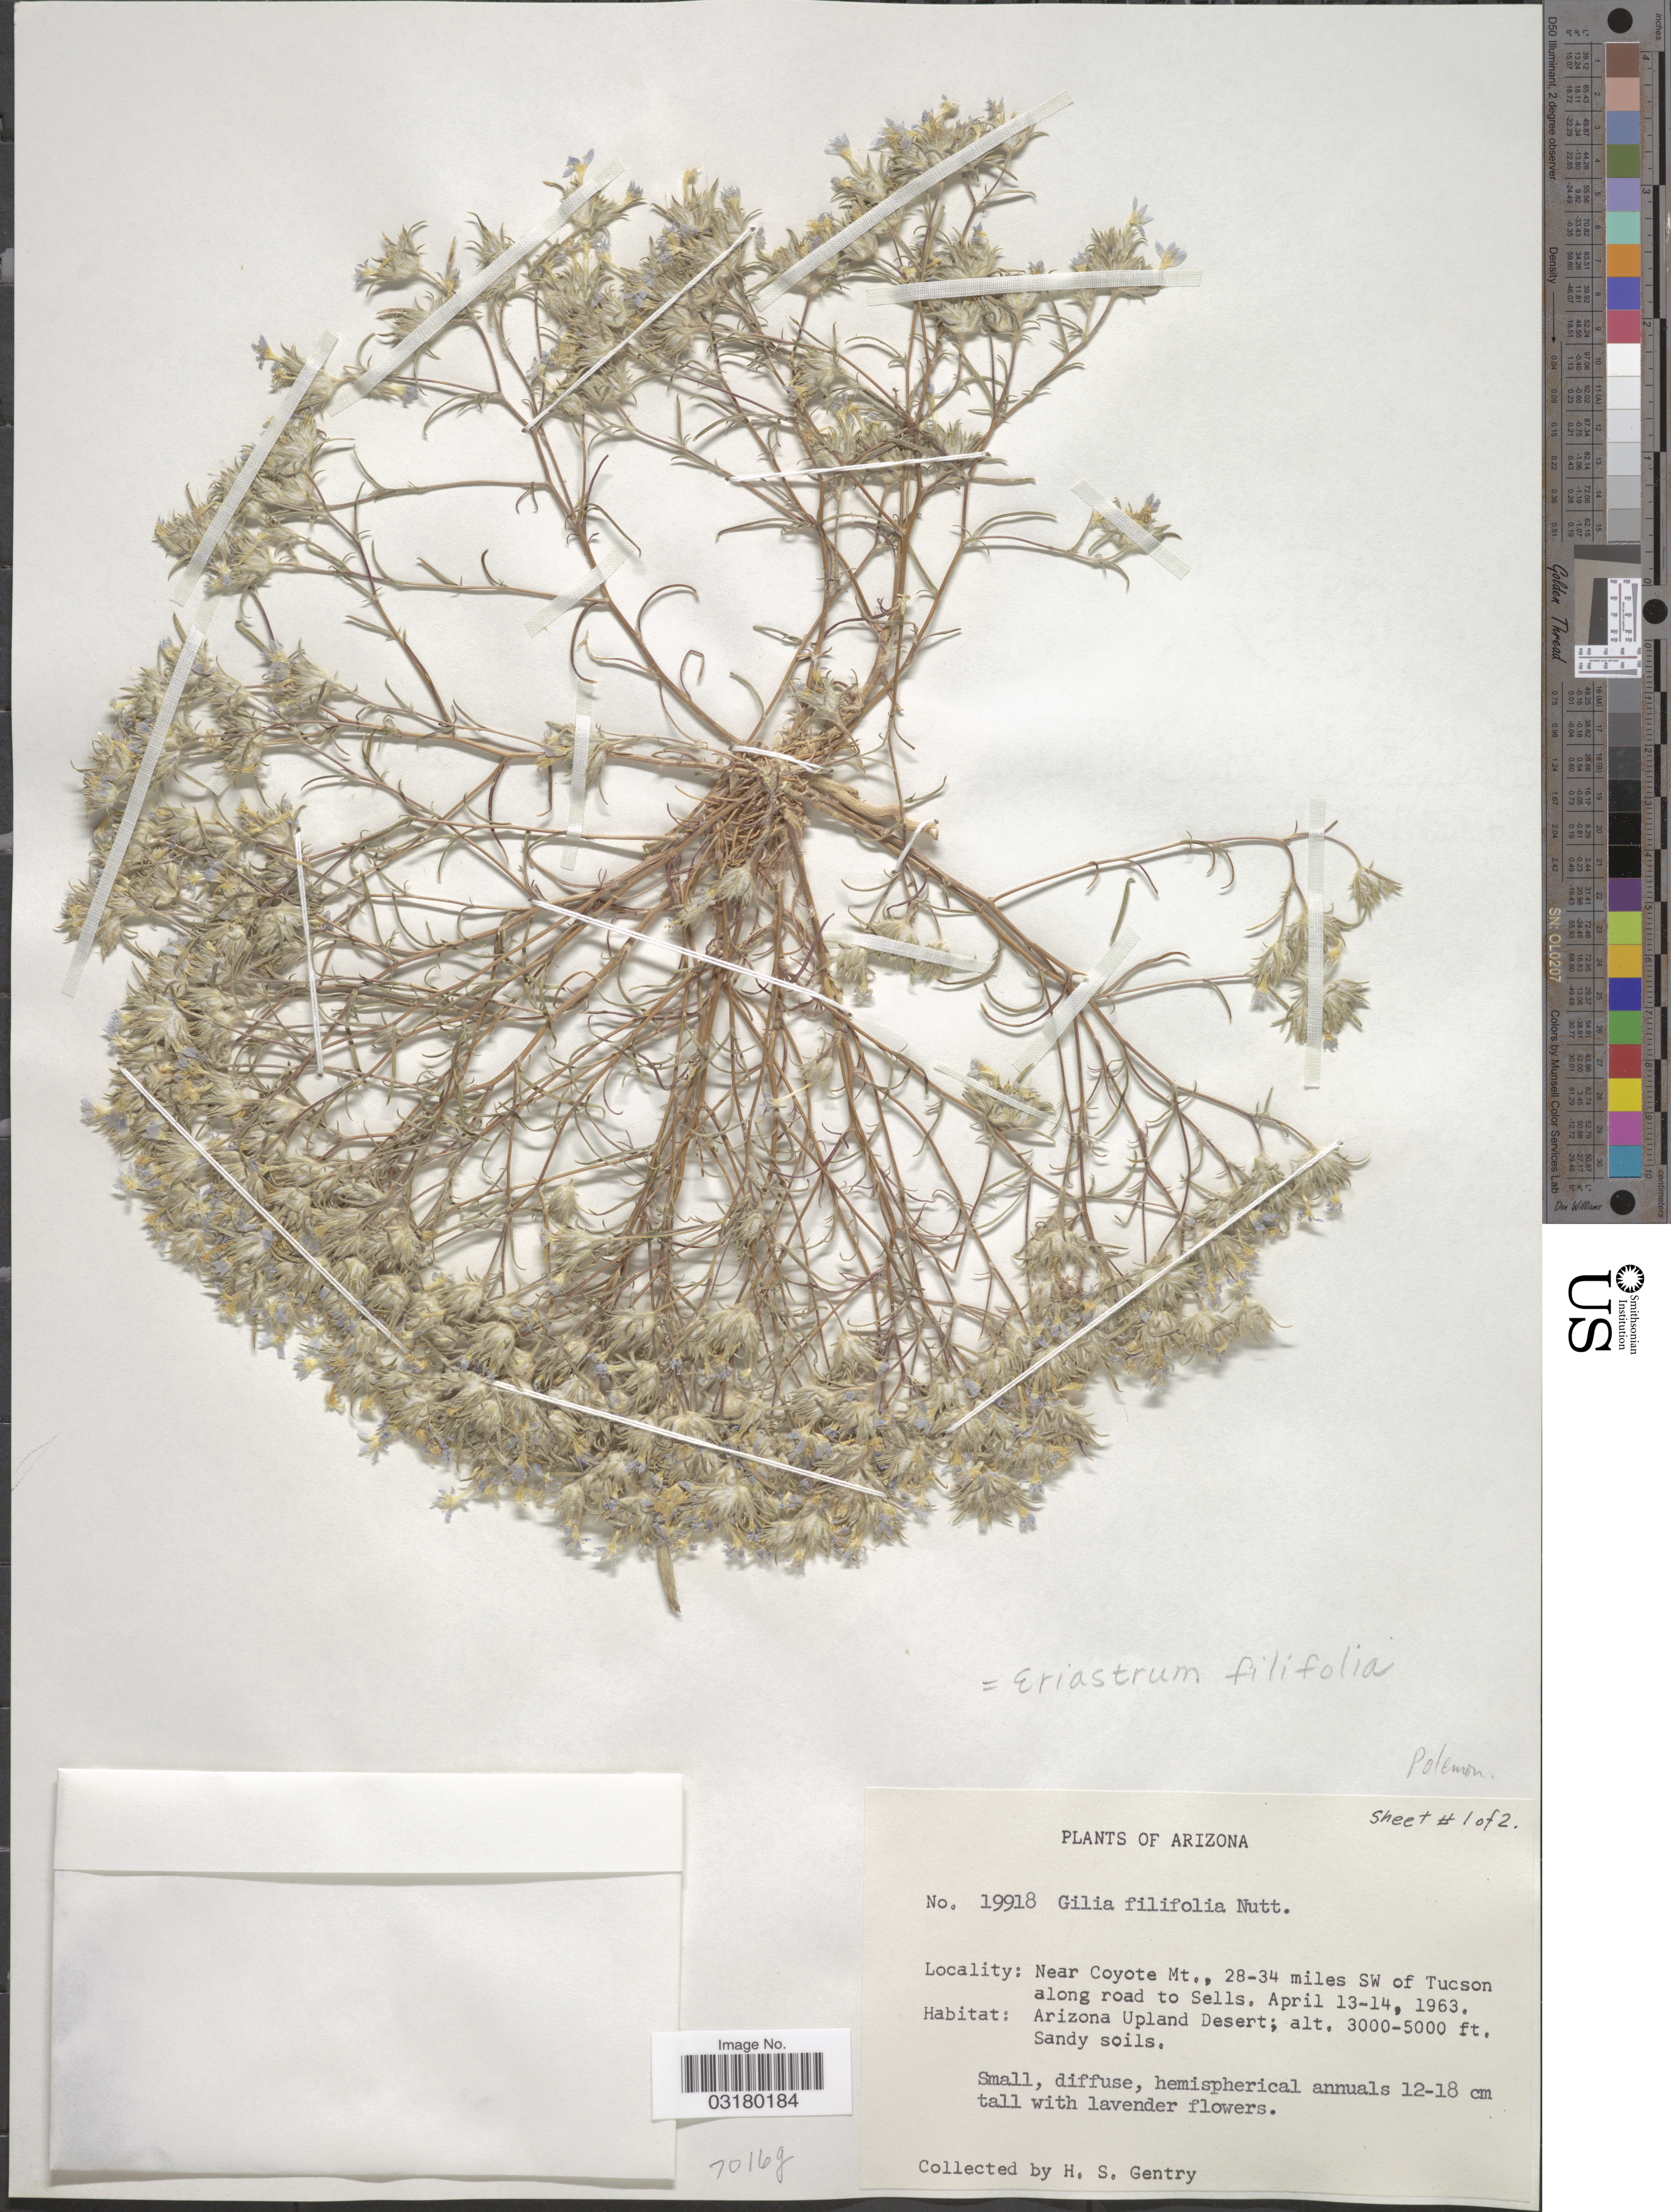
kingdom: Plantae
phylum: Tracheophyta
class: Magnoliopsida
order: Ericales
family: Polemoniaceae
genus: Eriastrum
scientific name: Eriastrum diffusum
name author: (A. Gray) H. Mason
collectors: H. S. Gentry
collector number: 19918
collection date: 1963-04-12/1963-04-14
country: United States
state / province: Arizona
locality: Near Coyote Mt., 28-34 miles SW of Tucson along road to Sells. Arizona Upland Desert.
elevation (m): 914